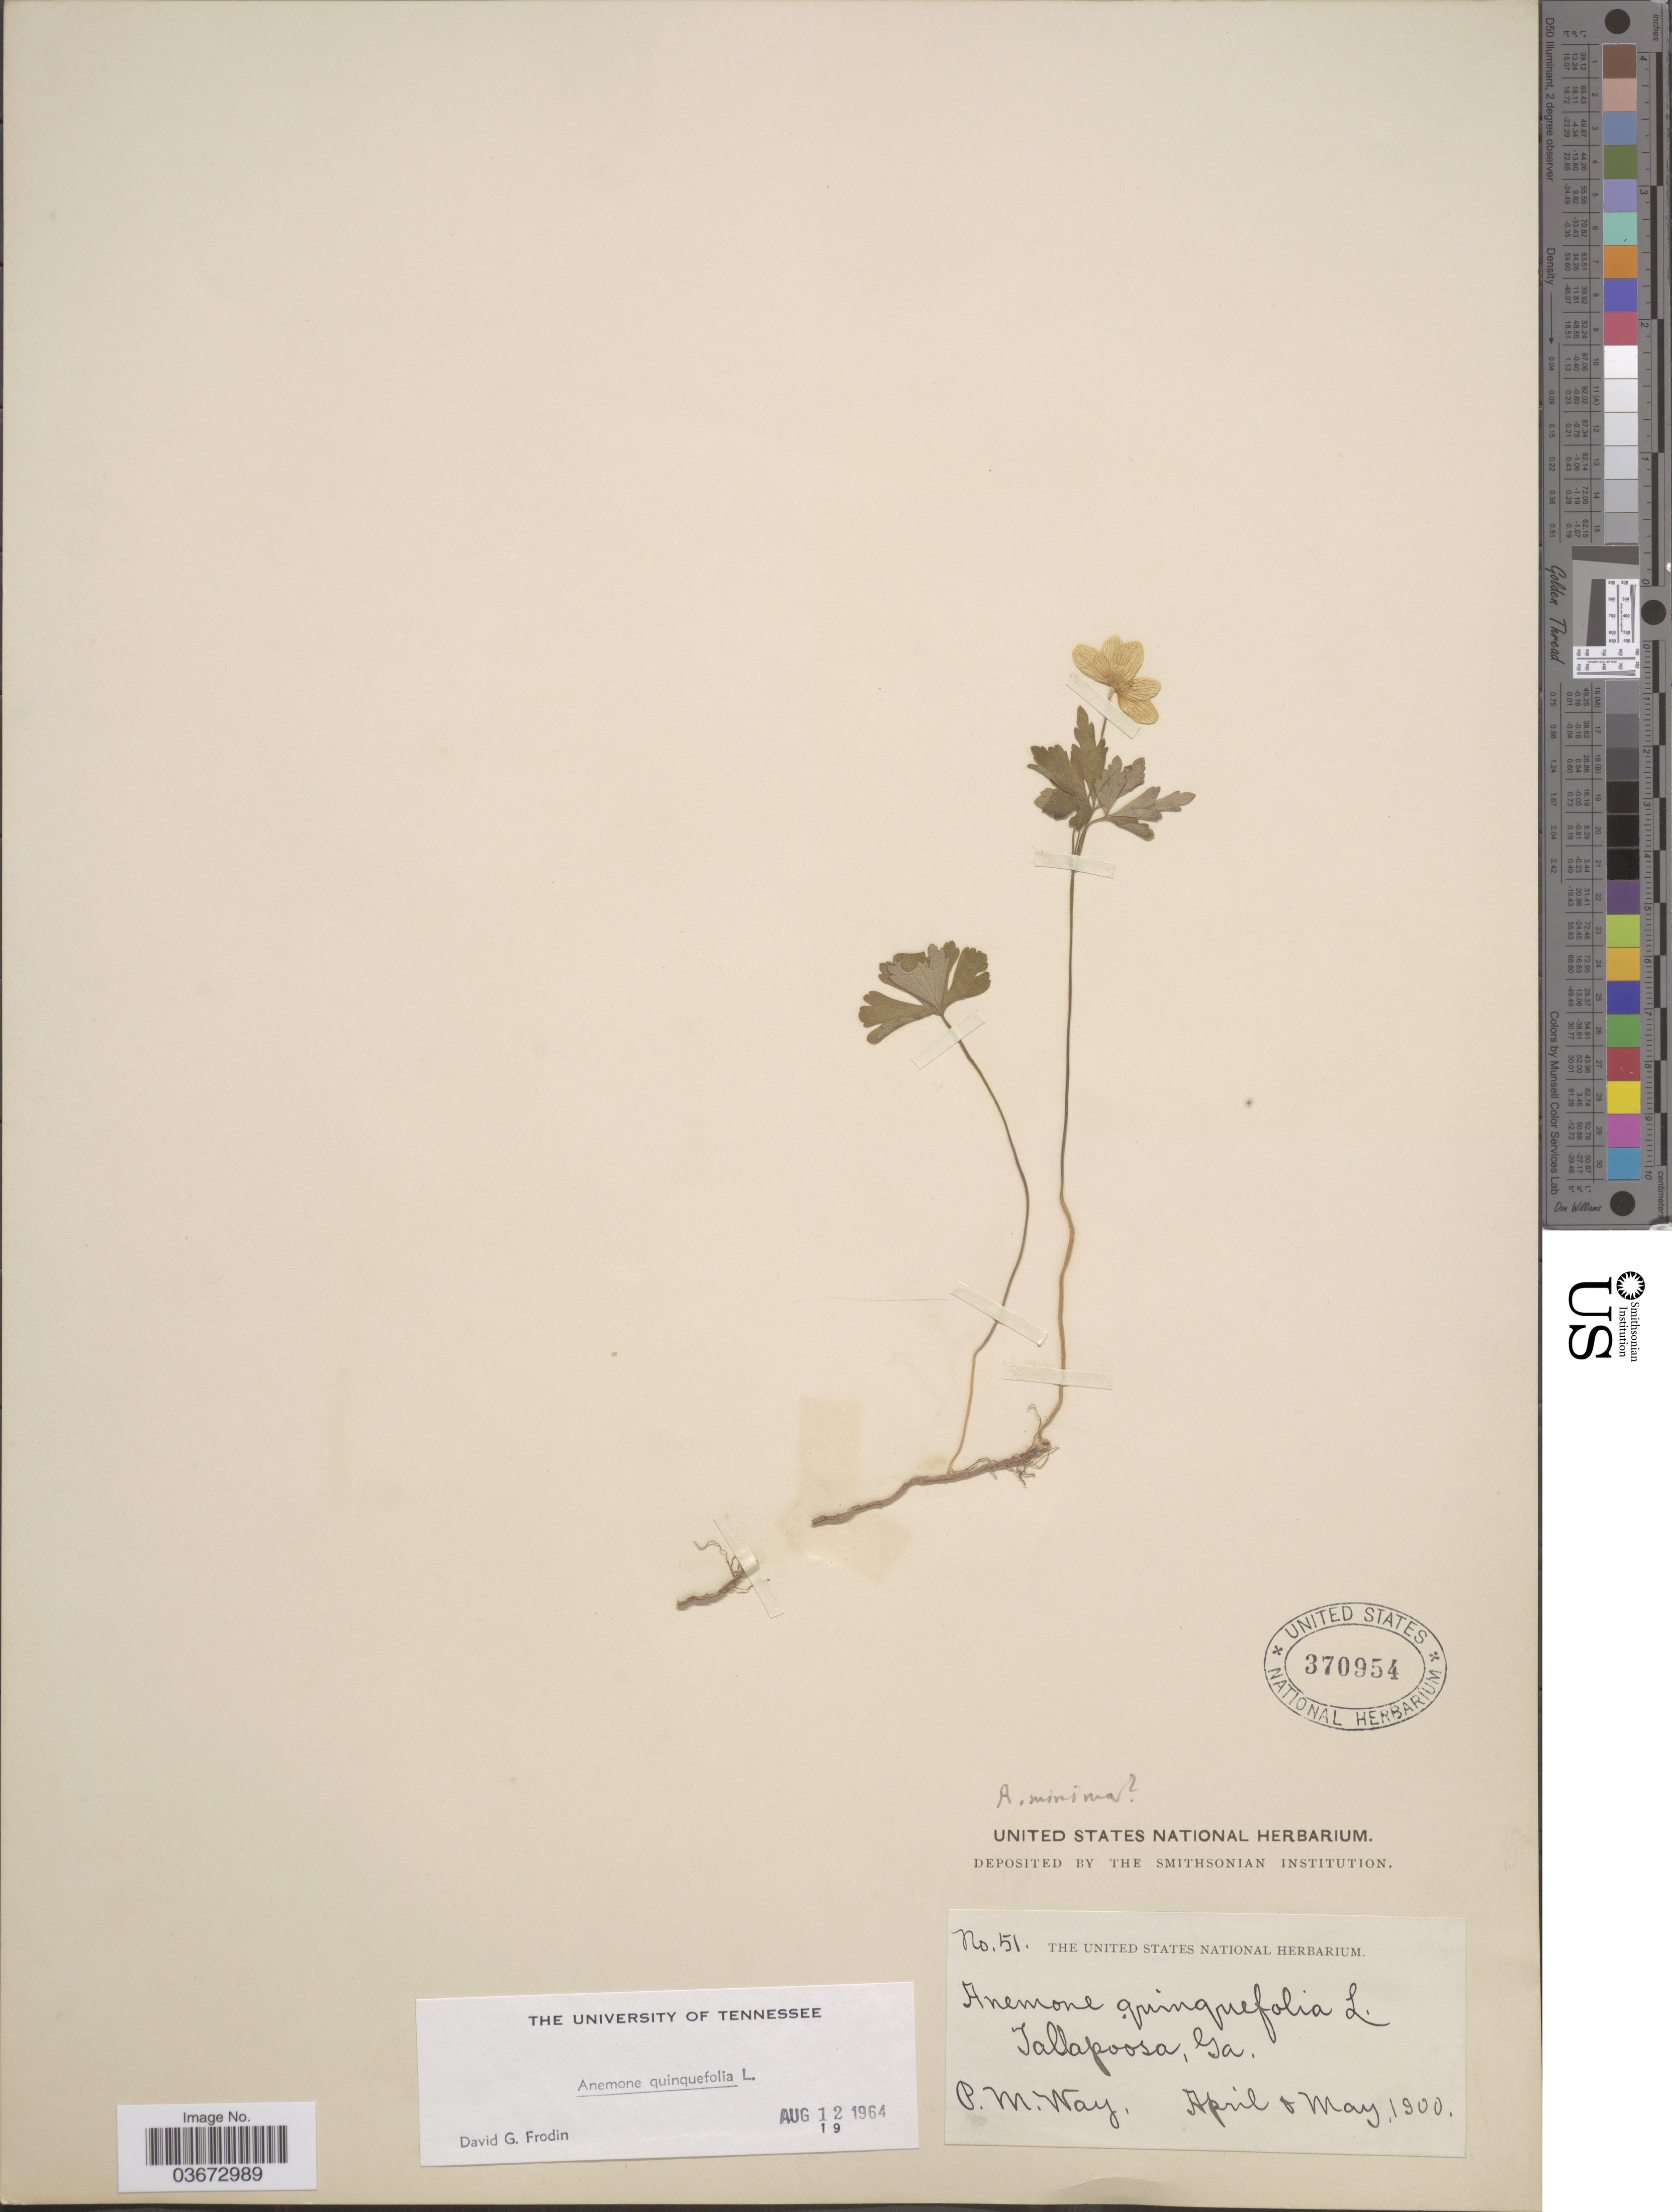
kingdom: Plantae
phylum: Tracheophyta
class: Magnoliopsida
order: Ranunculales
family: Ranunculaceae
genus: Anemone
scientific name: Anemone quinquefolia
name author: L.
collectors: P. Way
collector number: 51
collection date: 1900-04/1900-05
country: United States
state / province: Georgia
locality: Tallapoosa.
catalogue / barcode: US 370954